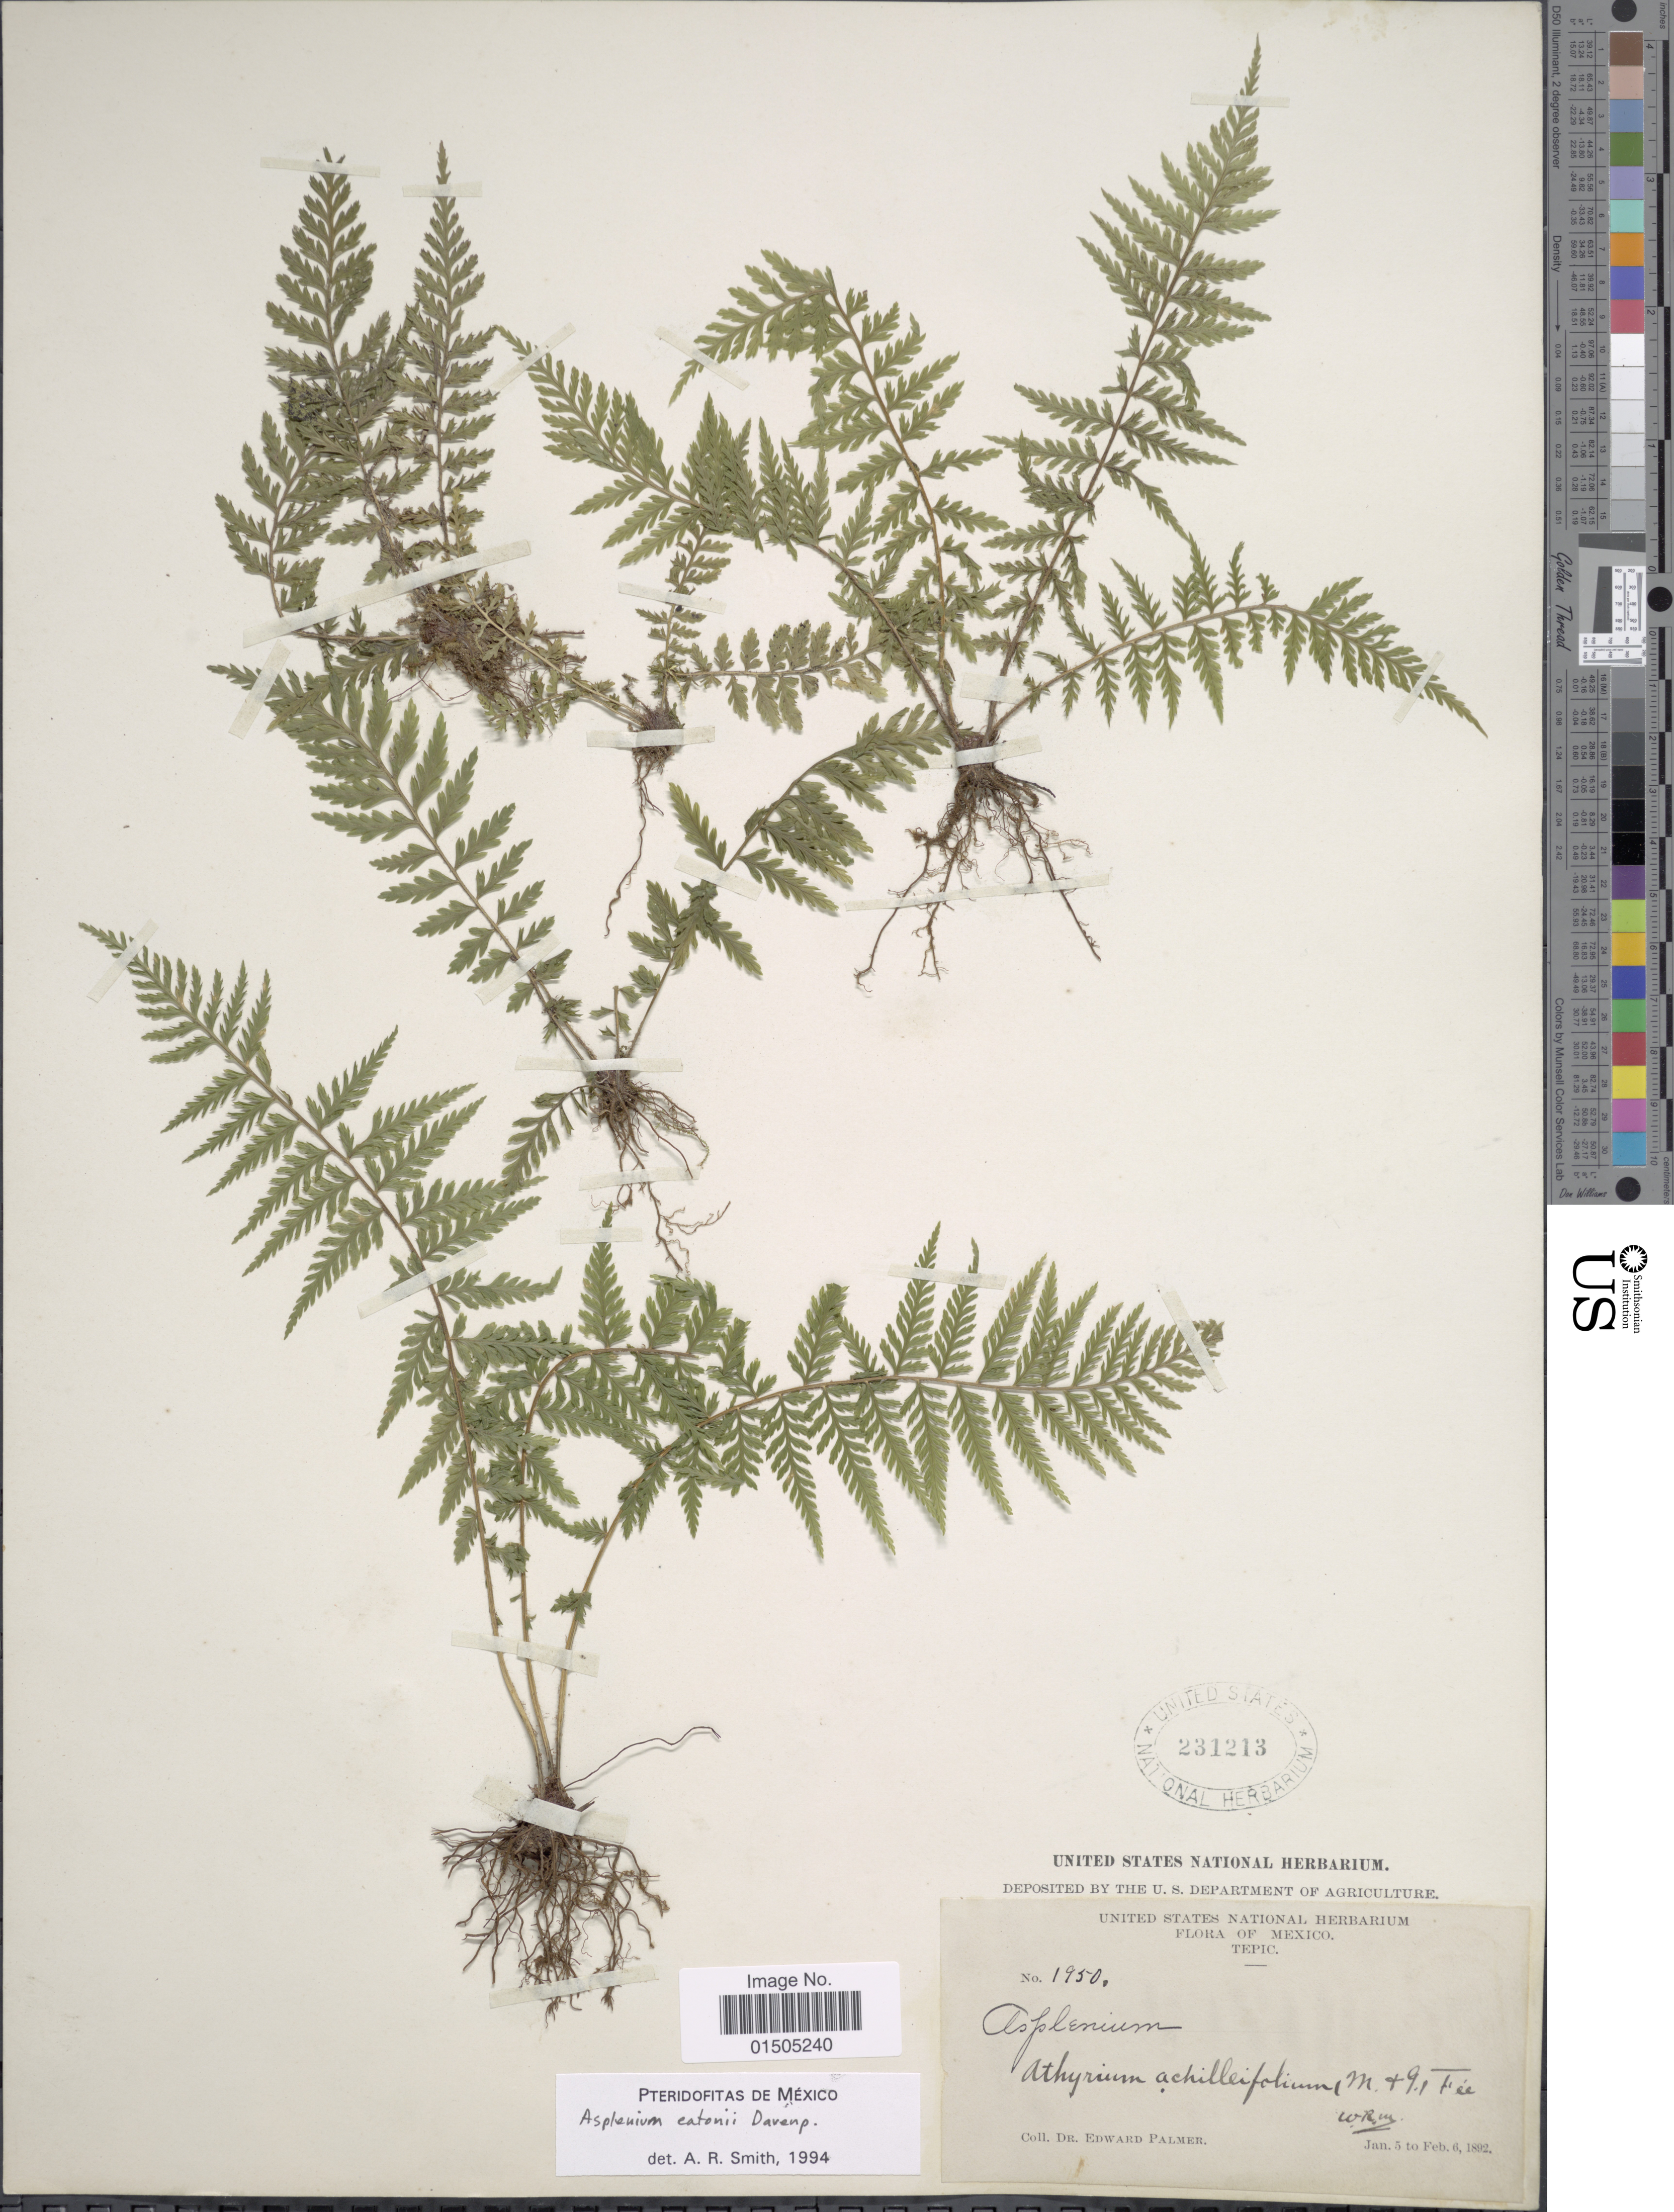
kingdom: Plantae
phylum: Tracheophyta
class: Polypodiopsida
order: Polypodiales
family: Aspleniaceae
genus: Asplenium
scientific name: Asplenium achilleifolium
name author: (M. Martens & Galeotti) Liebm.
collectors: E. Palmer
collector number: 1950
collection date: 1892-01-05/1892-02-06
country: Mexico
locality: Tepic.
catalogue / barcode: US 231213